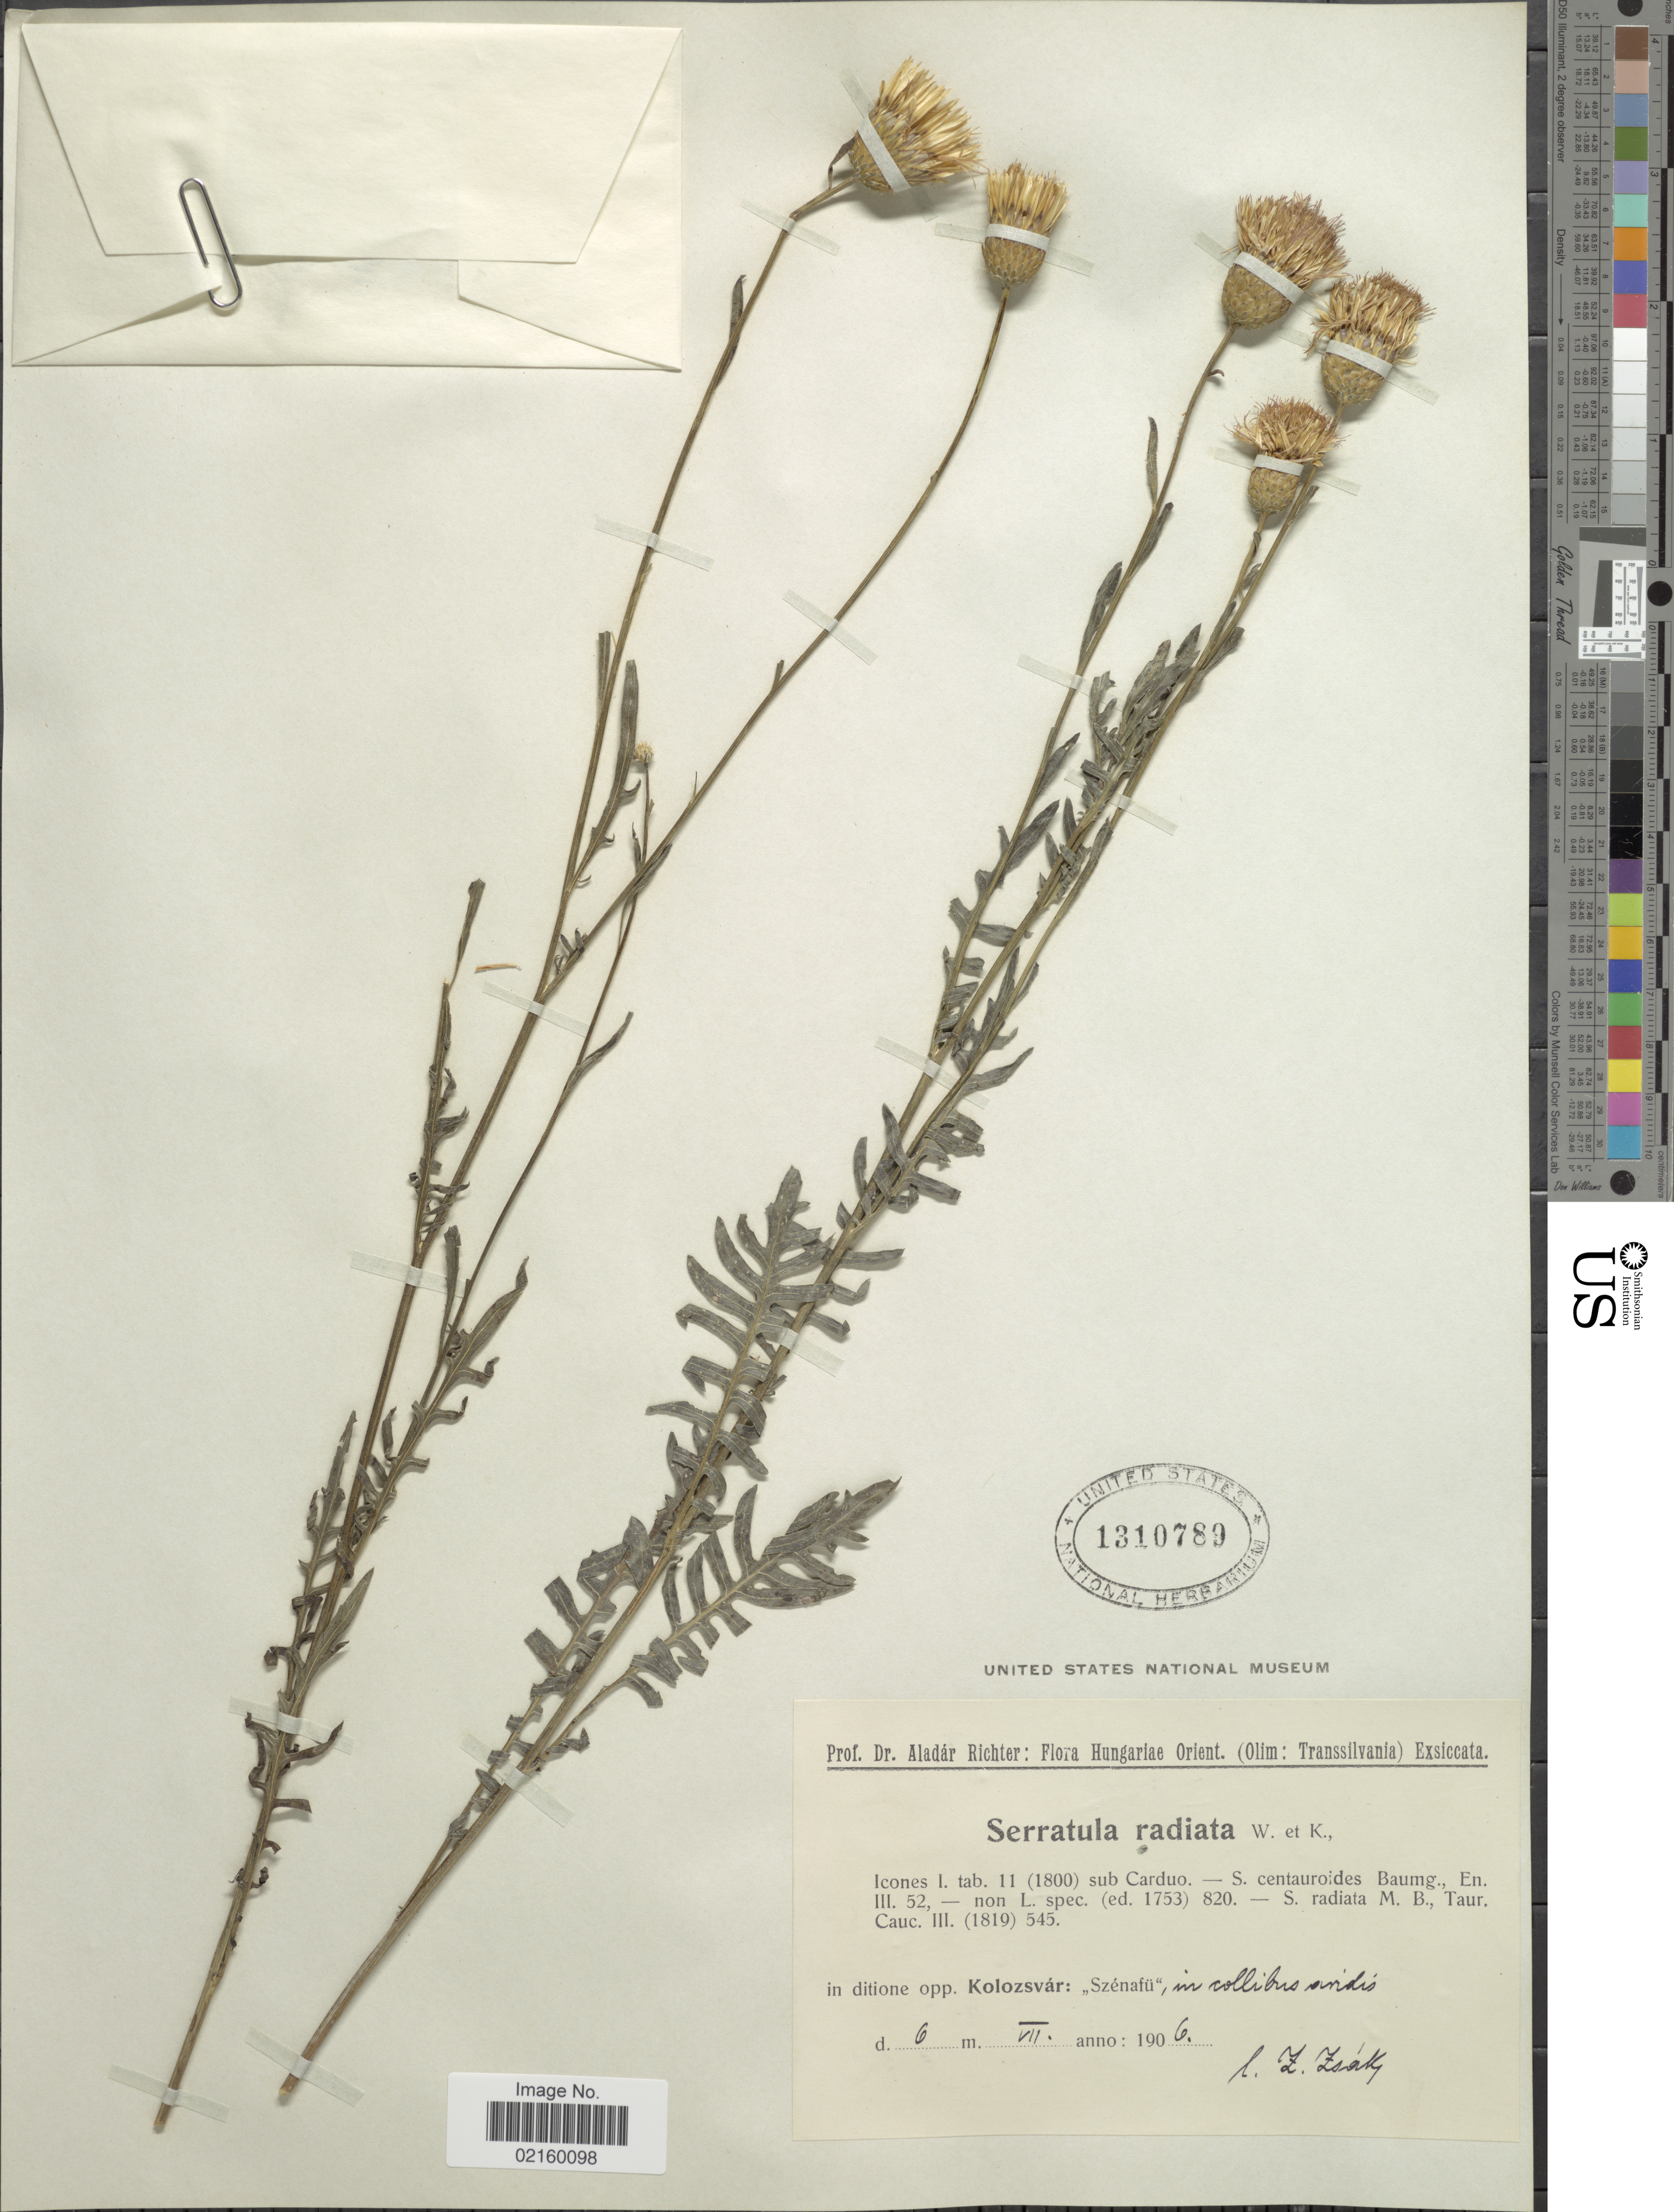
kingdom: Plantae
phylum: Tracheophyta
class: Magnoliopsida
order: Asterales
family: Asteraceae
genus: Klasea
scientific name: Klasea radiata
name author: (Waldst. & Kit.) Á. Löve & D. Löve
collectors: Z. Zsak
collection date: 1906-07-06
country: Hungary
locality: Hungariae Orient., ditione opp. Kolozsvar, Szenafu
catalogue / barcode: US 1310789